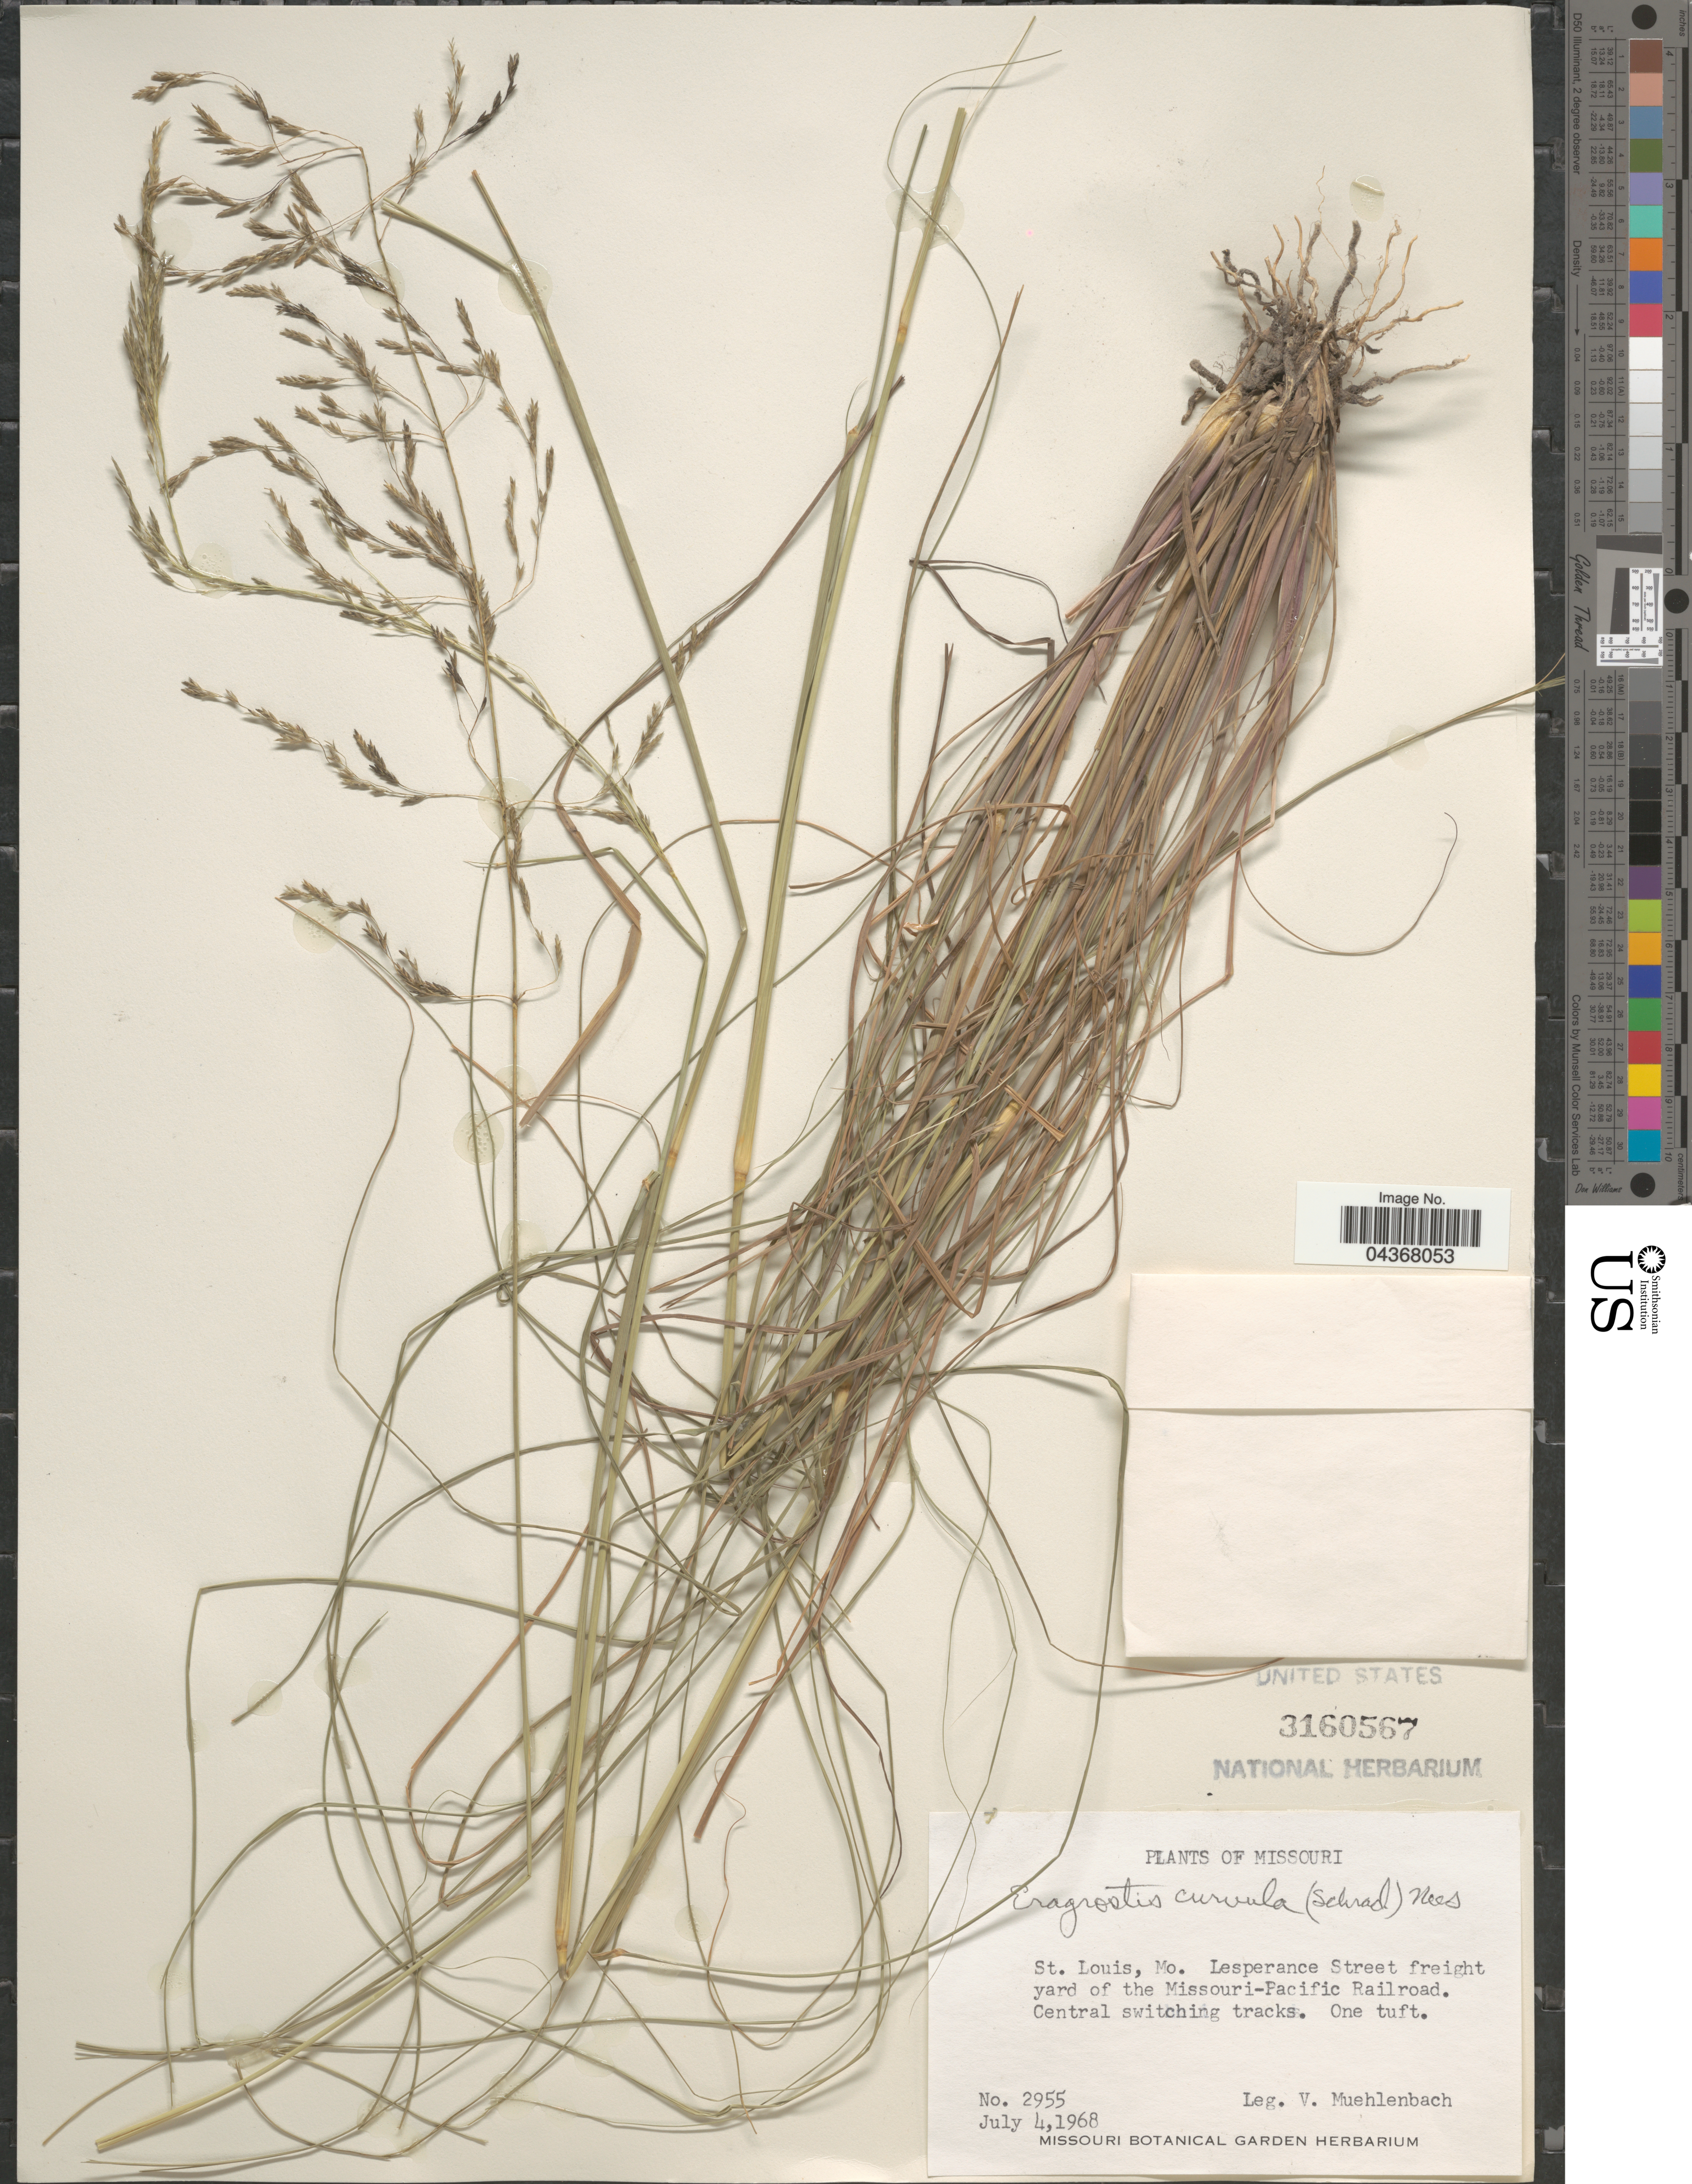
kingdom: Plantae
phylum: Tracheophyta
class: Liliopsida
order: Poales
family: Poaceae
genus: Eragrostis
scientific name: Eragrostis curvula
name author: (Schrad.) Nees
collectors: V. Muehlenbach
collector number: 2955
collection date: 1968-07-04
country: United States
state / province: Missouri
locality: St. Louis, Mo. Lesperance Street freight yard of the Missouri-Pacific Railroad.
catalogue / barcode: US 3160567